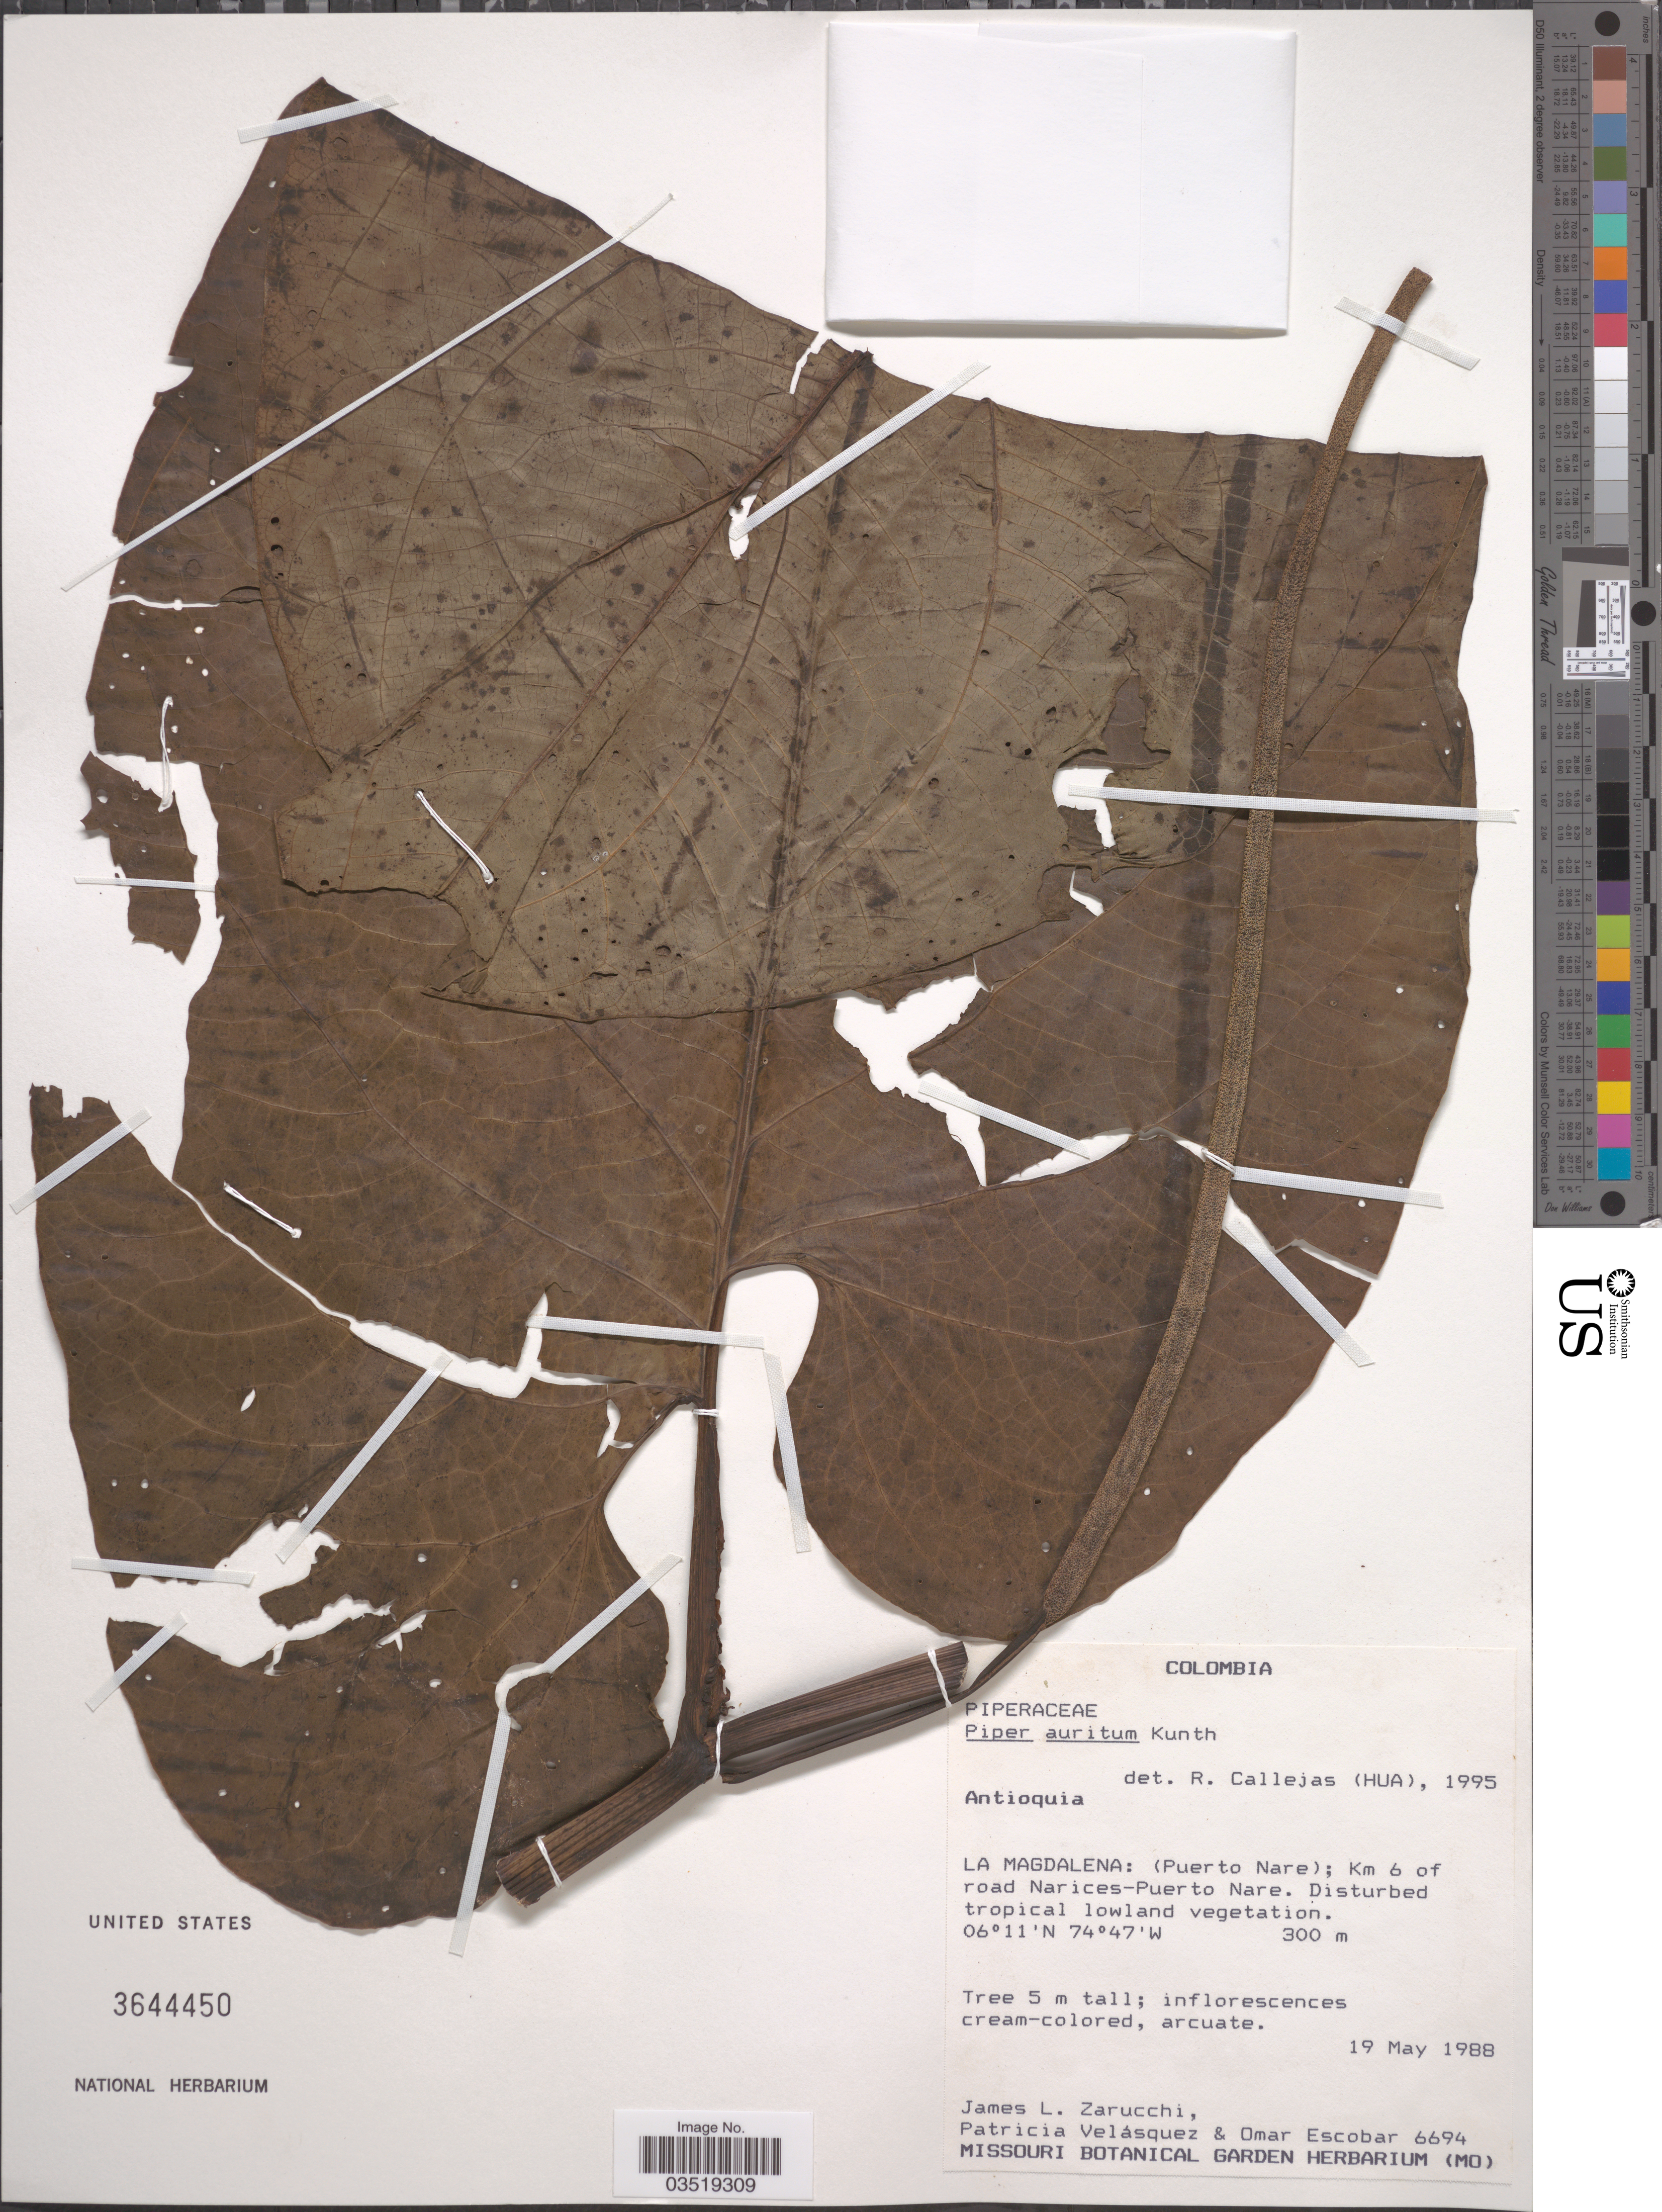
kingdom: Plantae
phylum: Tracheophyta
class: Magnoliopsida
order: Piperales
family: Piperaceae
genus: Piper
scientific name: Piper auritum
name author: Kunth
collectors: J. L. Zarucchi, P. Velasquez & O. D. Escobar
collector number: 6694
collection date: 1988-05-19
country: Colombia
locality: Antioquia. La Magdalena: (Puerto Nare); Km 6 of road Narices- Puerto Nare.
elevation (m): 300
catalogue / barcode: US 3644450